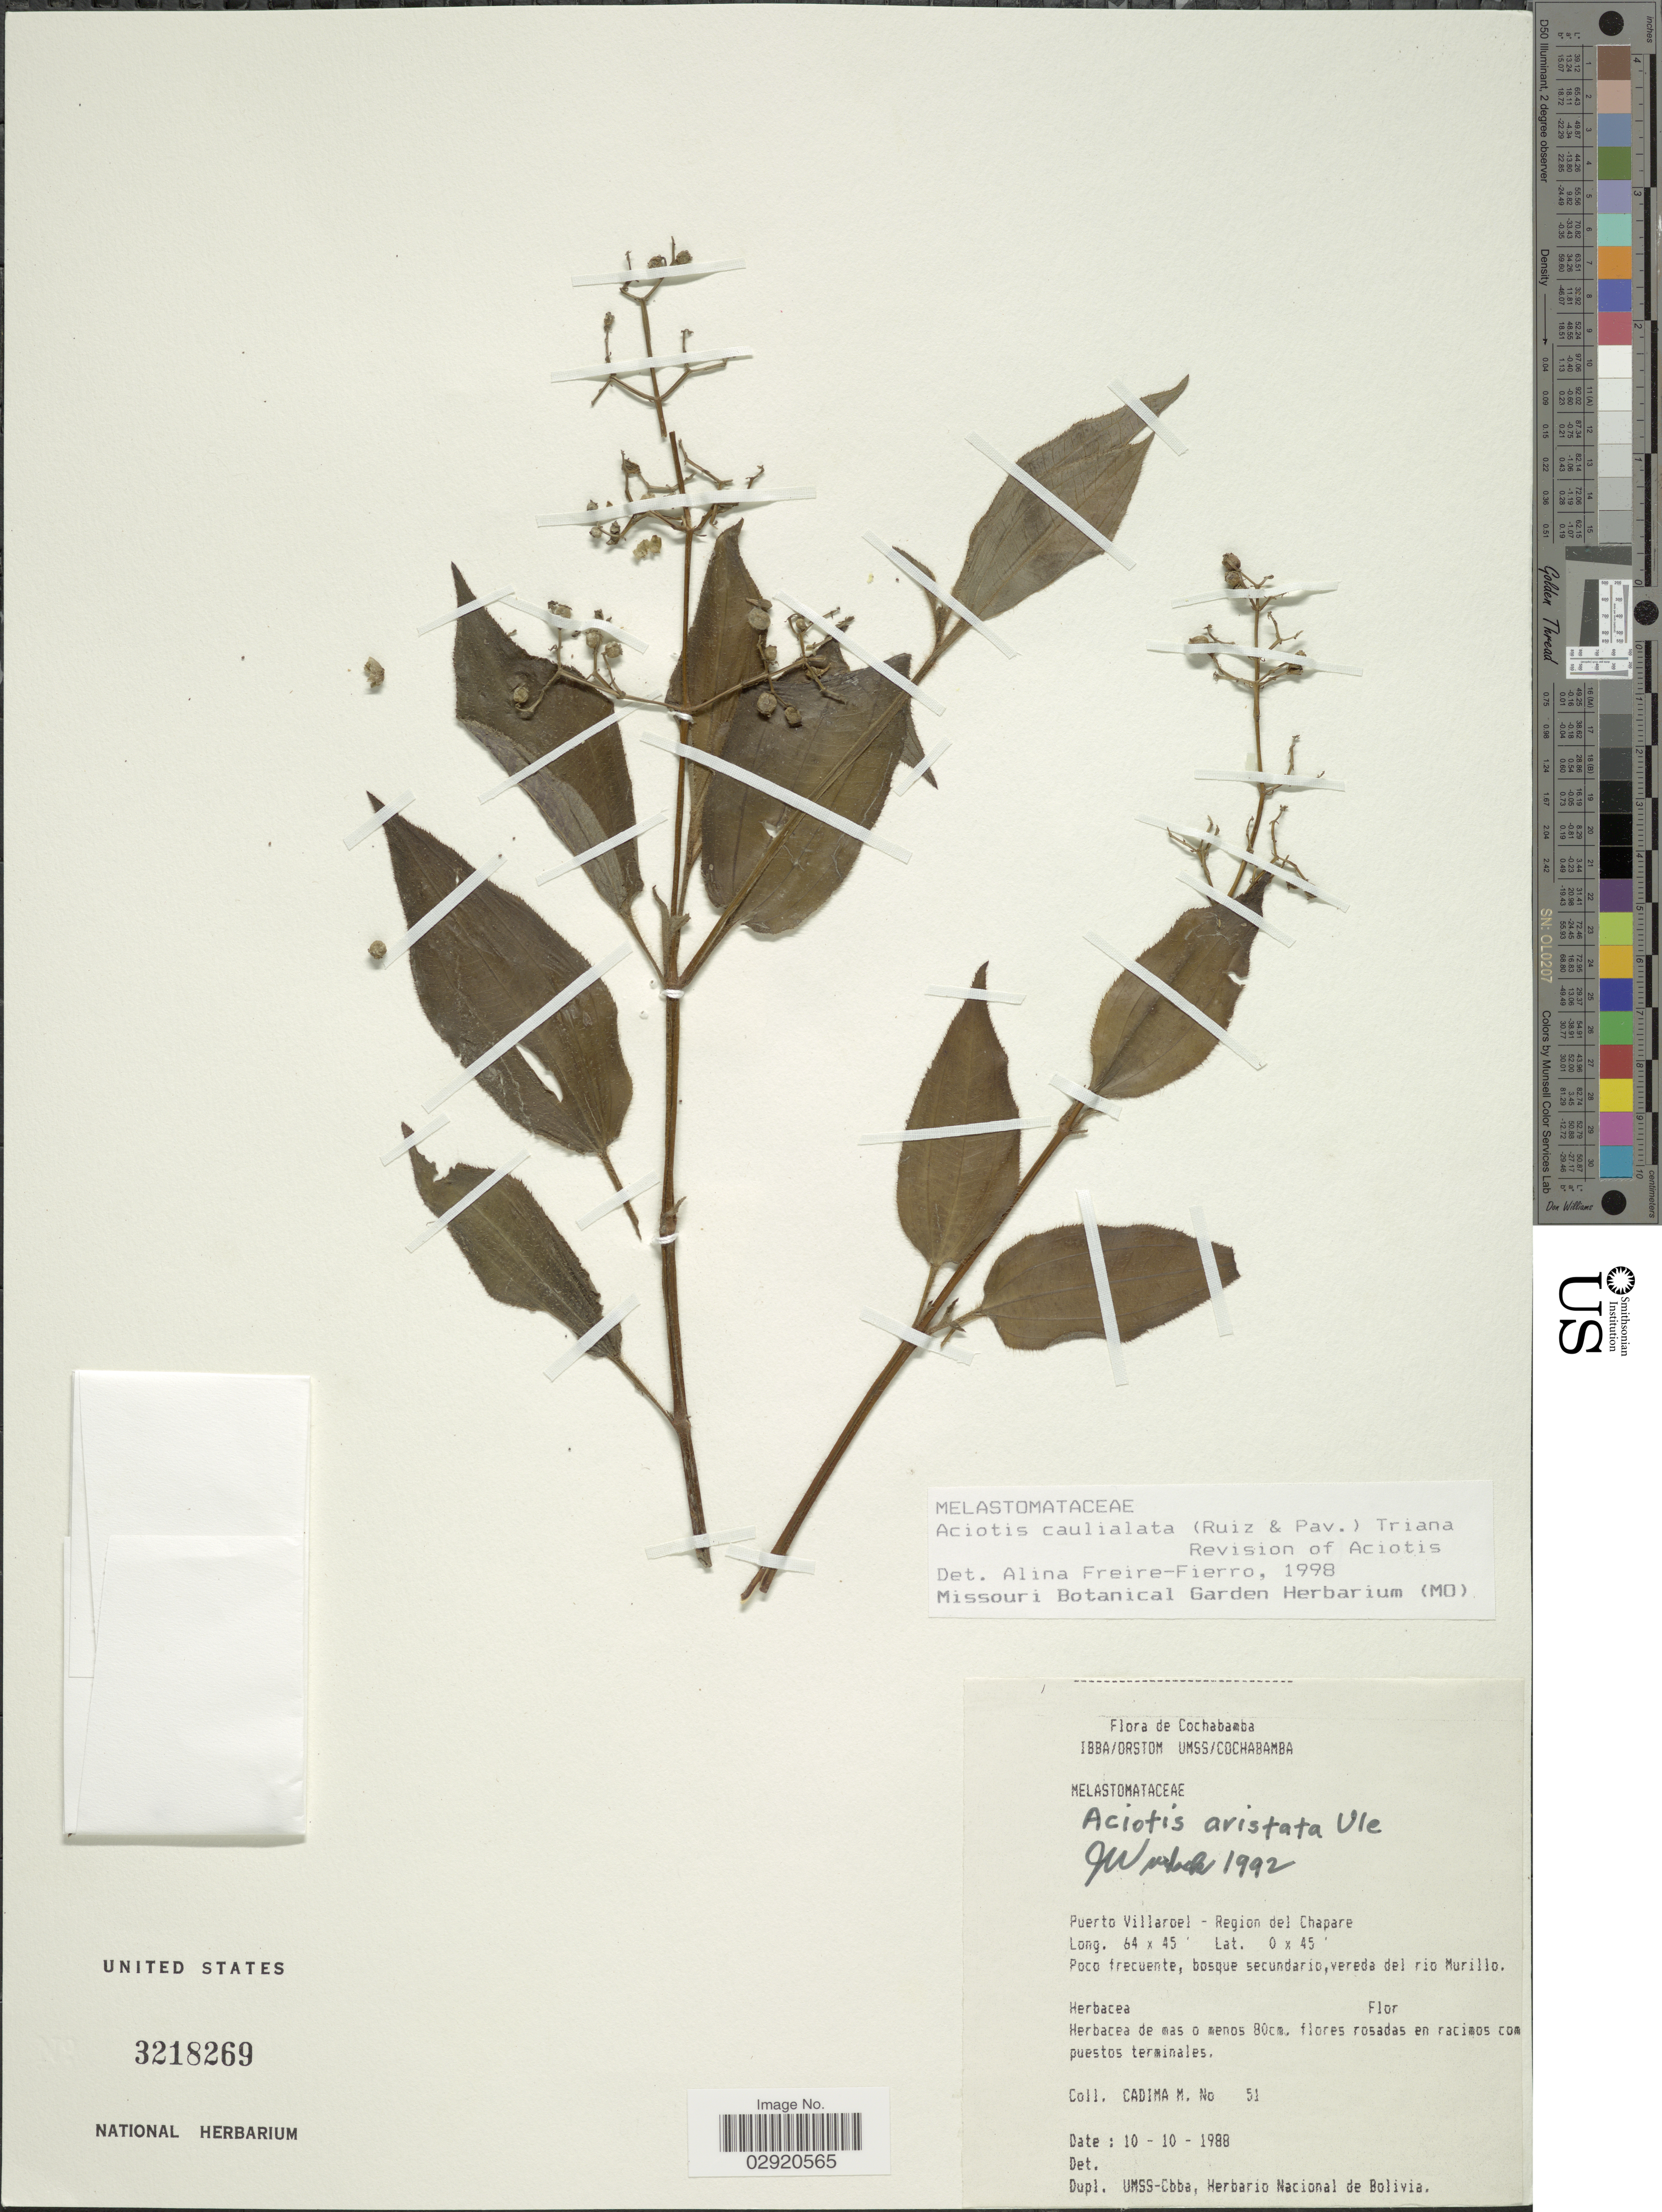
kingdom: Plantae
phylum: Tracheophyta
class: Magnoliopsida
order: Myrtales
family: Melastomataceae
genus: Aciotis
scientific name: Aciotis rubricaulis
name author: (Mart. ex DC.) Triana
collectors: M. Cadima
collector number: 51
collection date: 1988-10-10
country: Bolivia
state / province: Cochabamba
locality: Puerto Villaroel - Region del Chapare. Vereda del rio Murillo.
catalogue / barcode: US 3218269